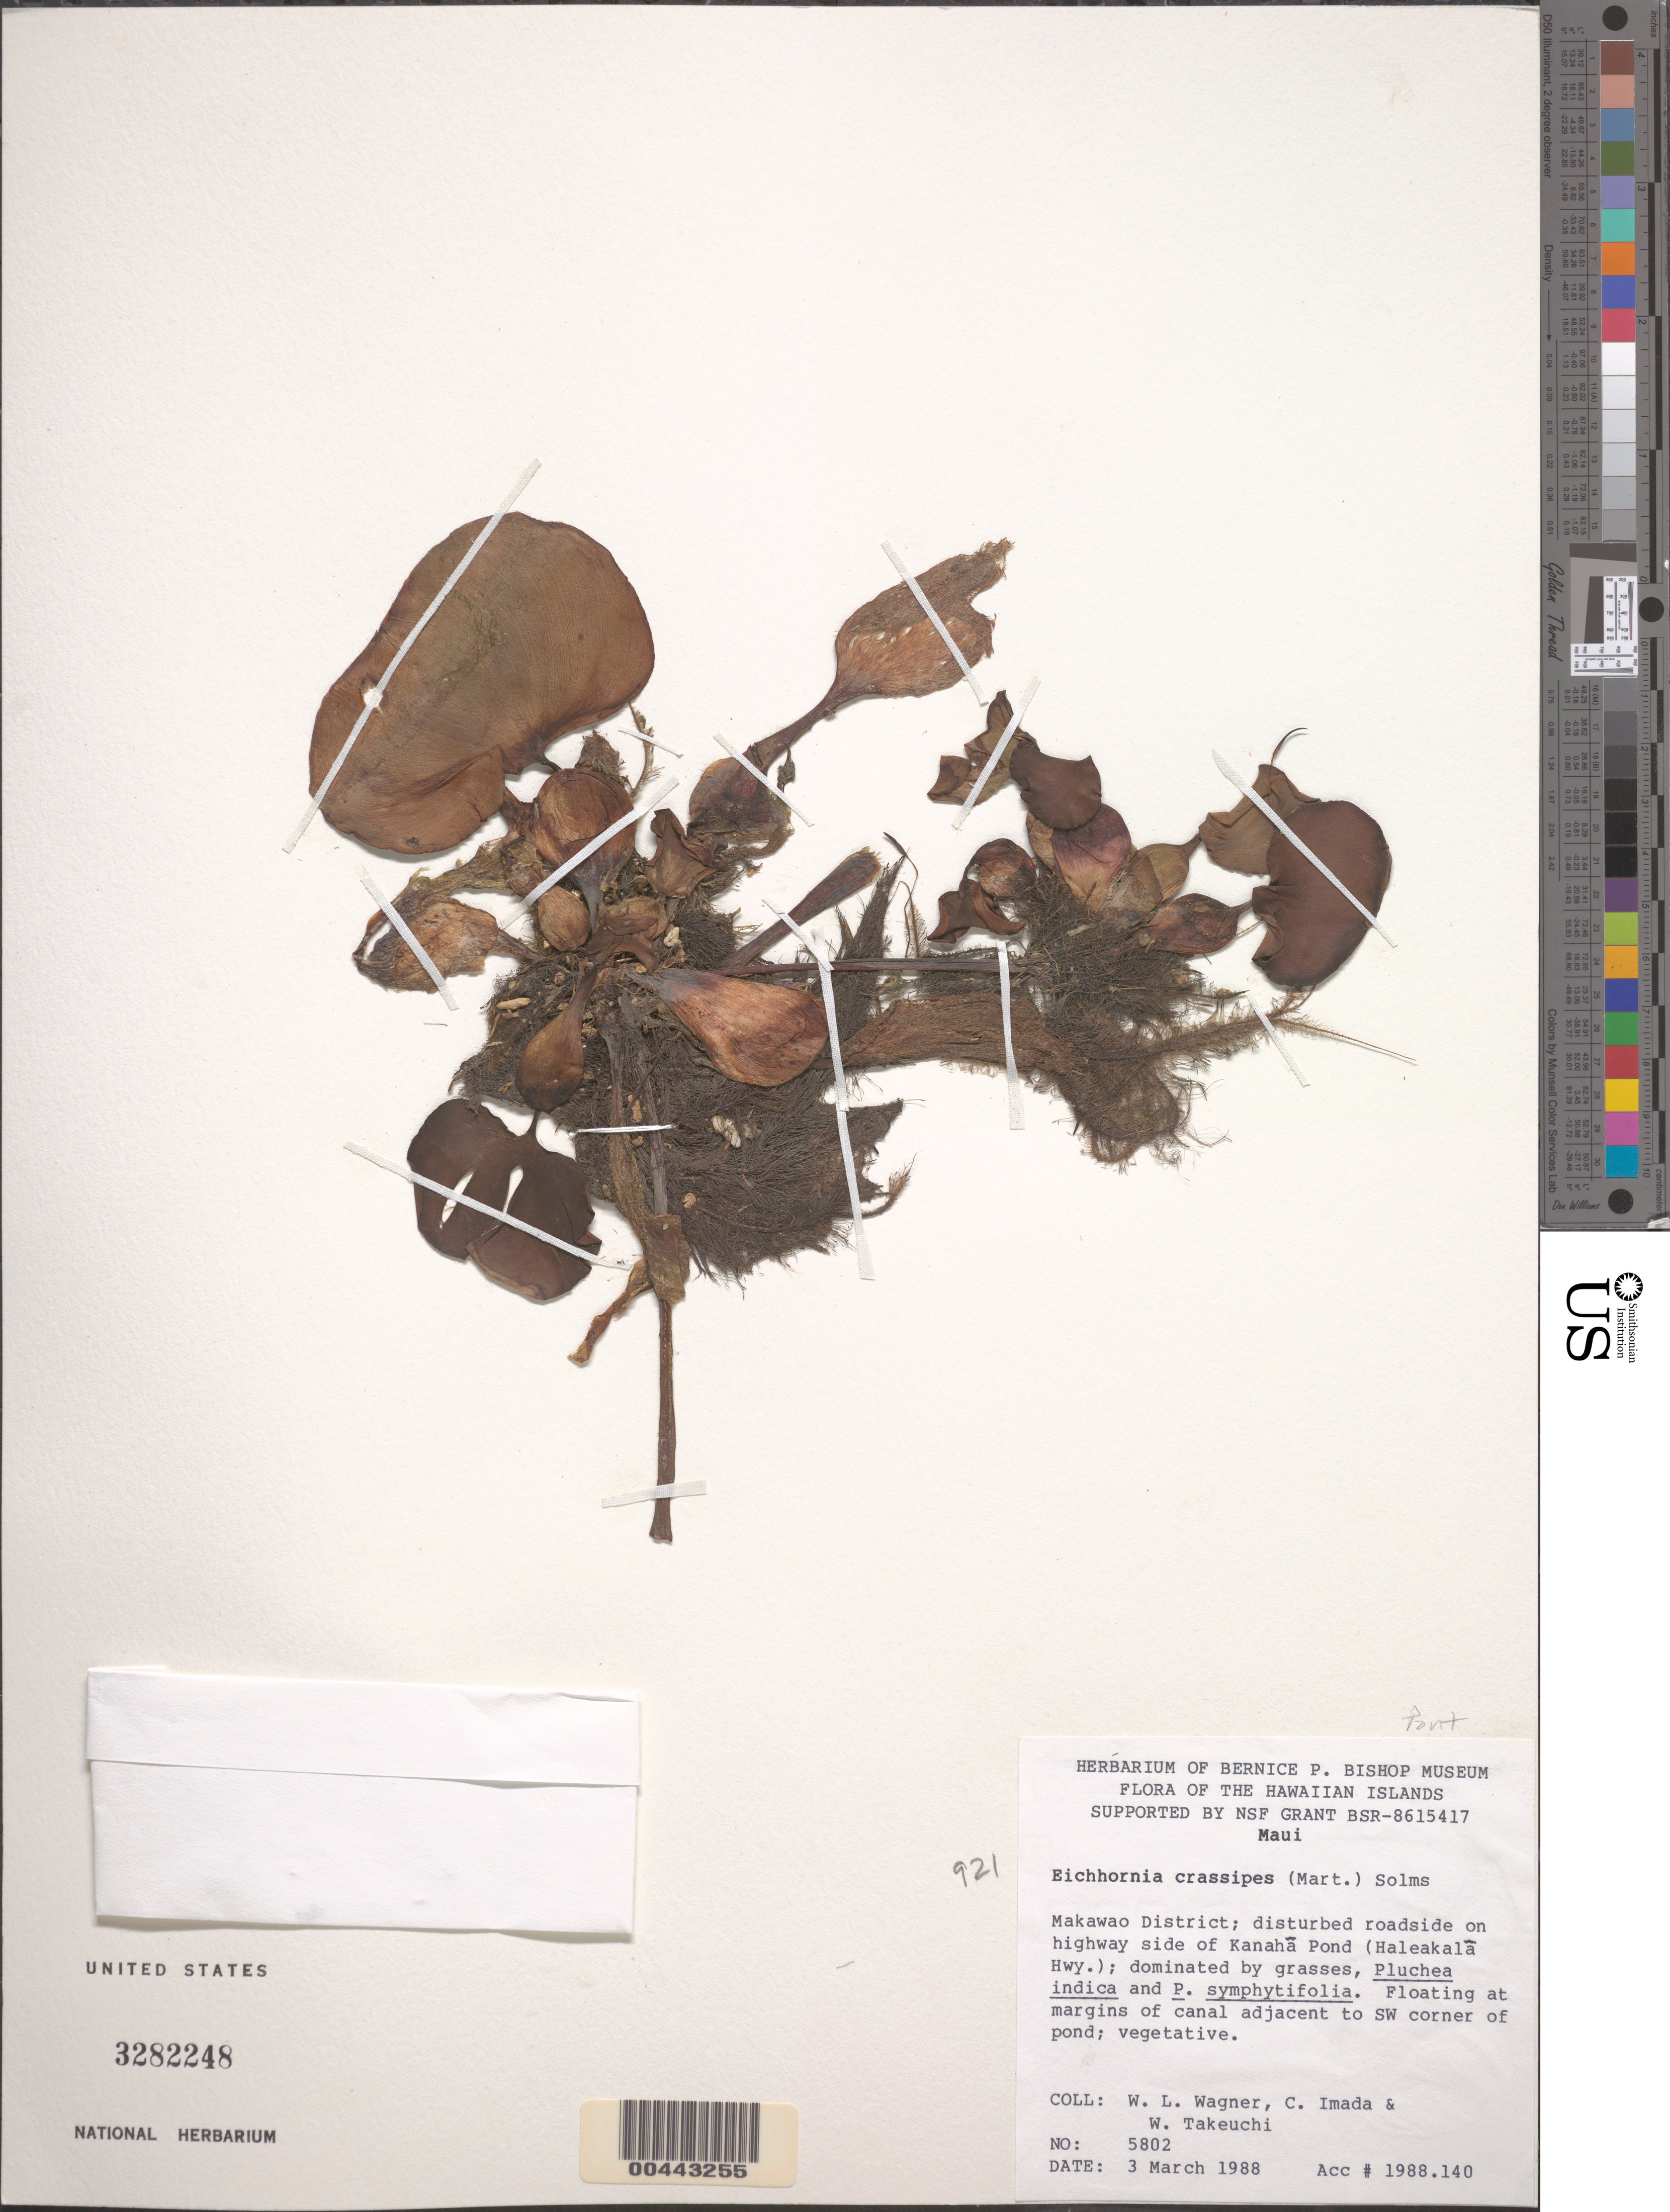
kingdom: Plantae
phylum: Tracheophyta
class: Liliopsida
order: Commelinales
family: Pontederiaceae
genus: Eichhornia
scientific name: Eichhornia crassipes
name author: (Mart.) Solms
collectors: W. L. Wagner, C. Imada & W. N. Takeuchi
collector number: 5802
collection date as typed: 3 Mar 1988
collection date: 1988-03-03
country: United States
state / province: Hawaii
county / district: Maui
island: Maui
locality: Makawao Dist., disturbed roadside on Halaeakala highway side of Kahana Pond, margins of canal adjacent to SW corner of pond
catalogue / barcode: US 3282248